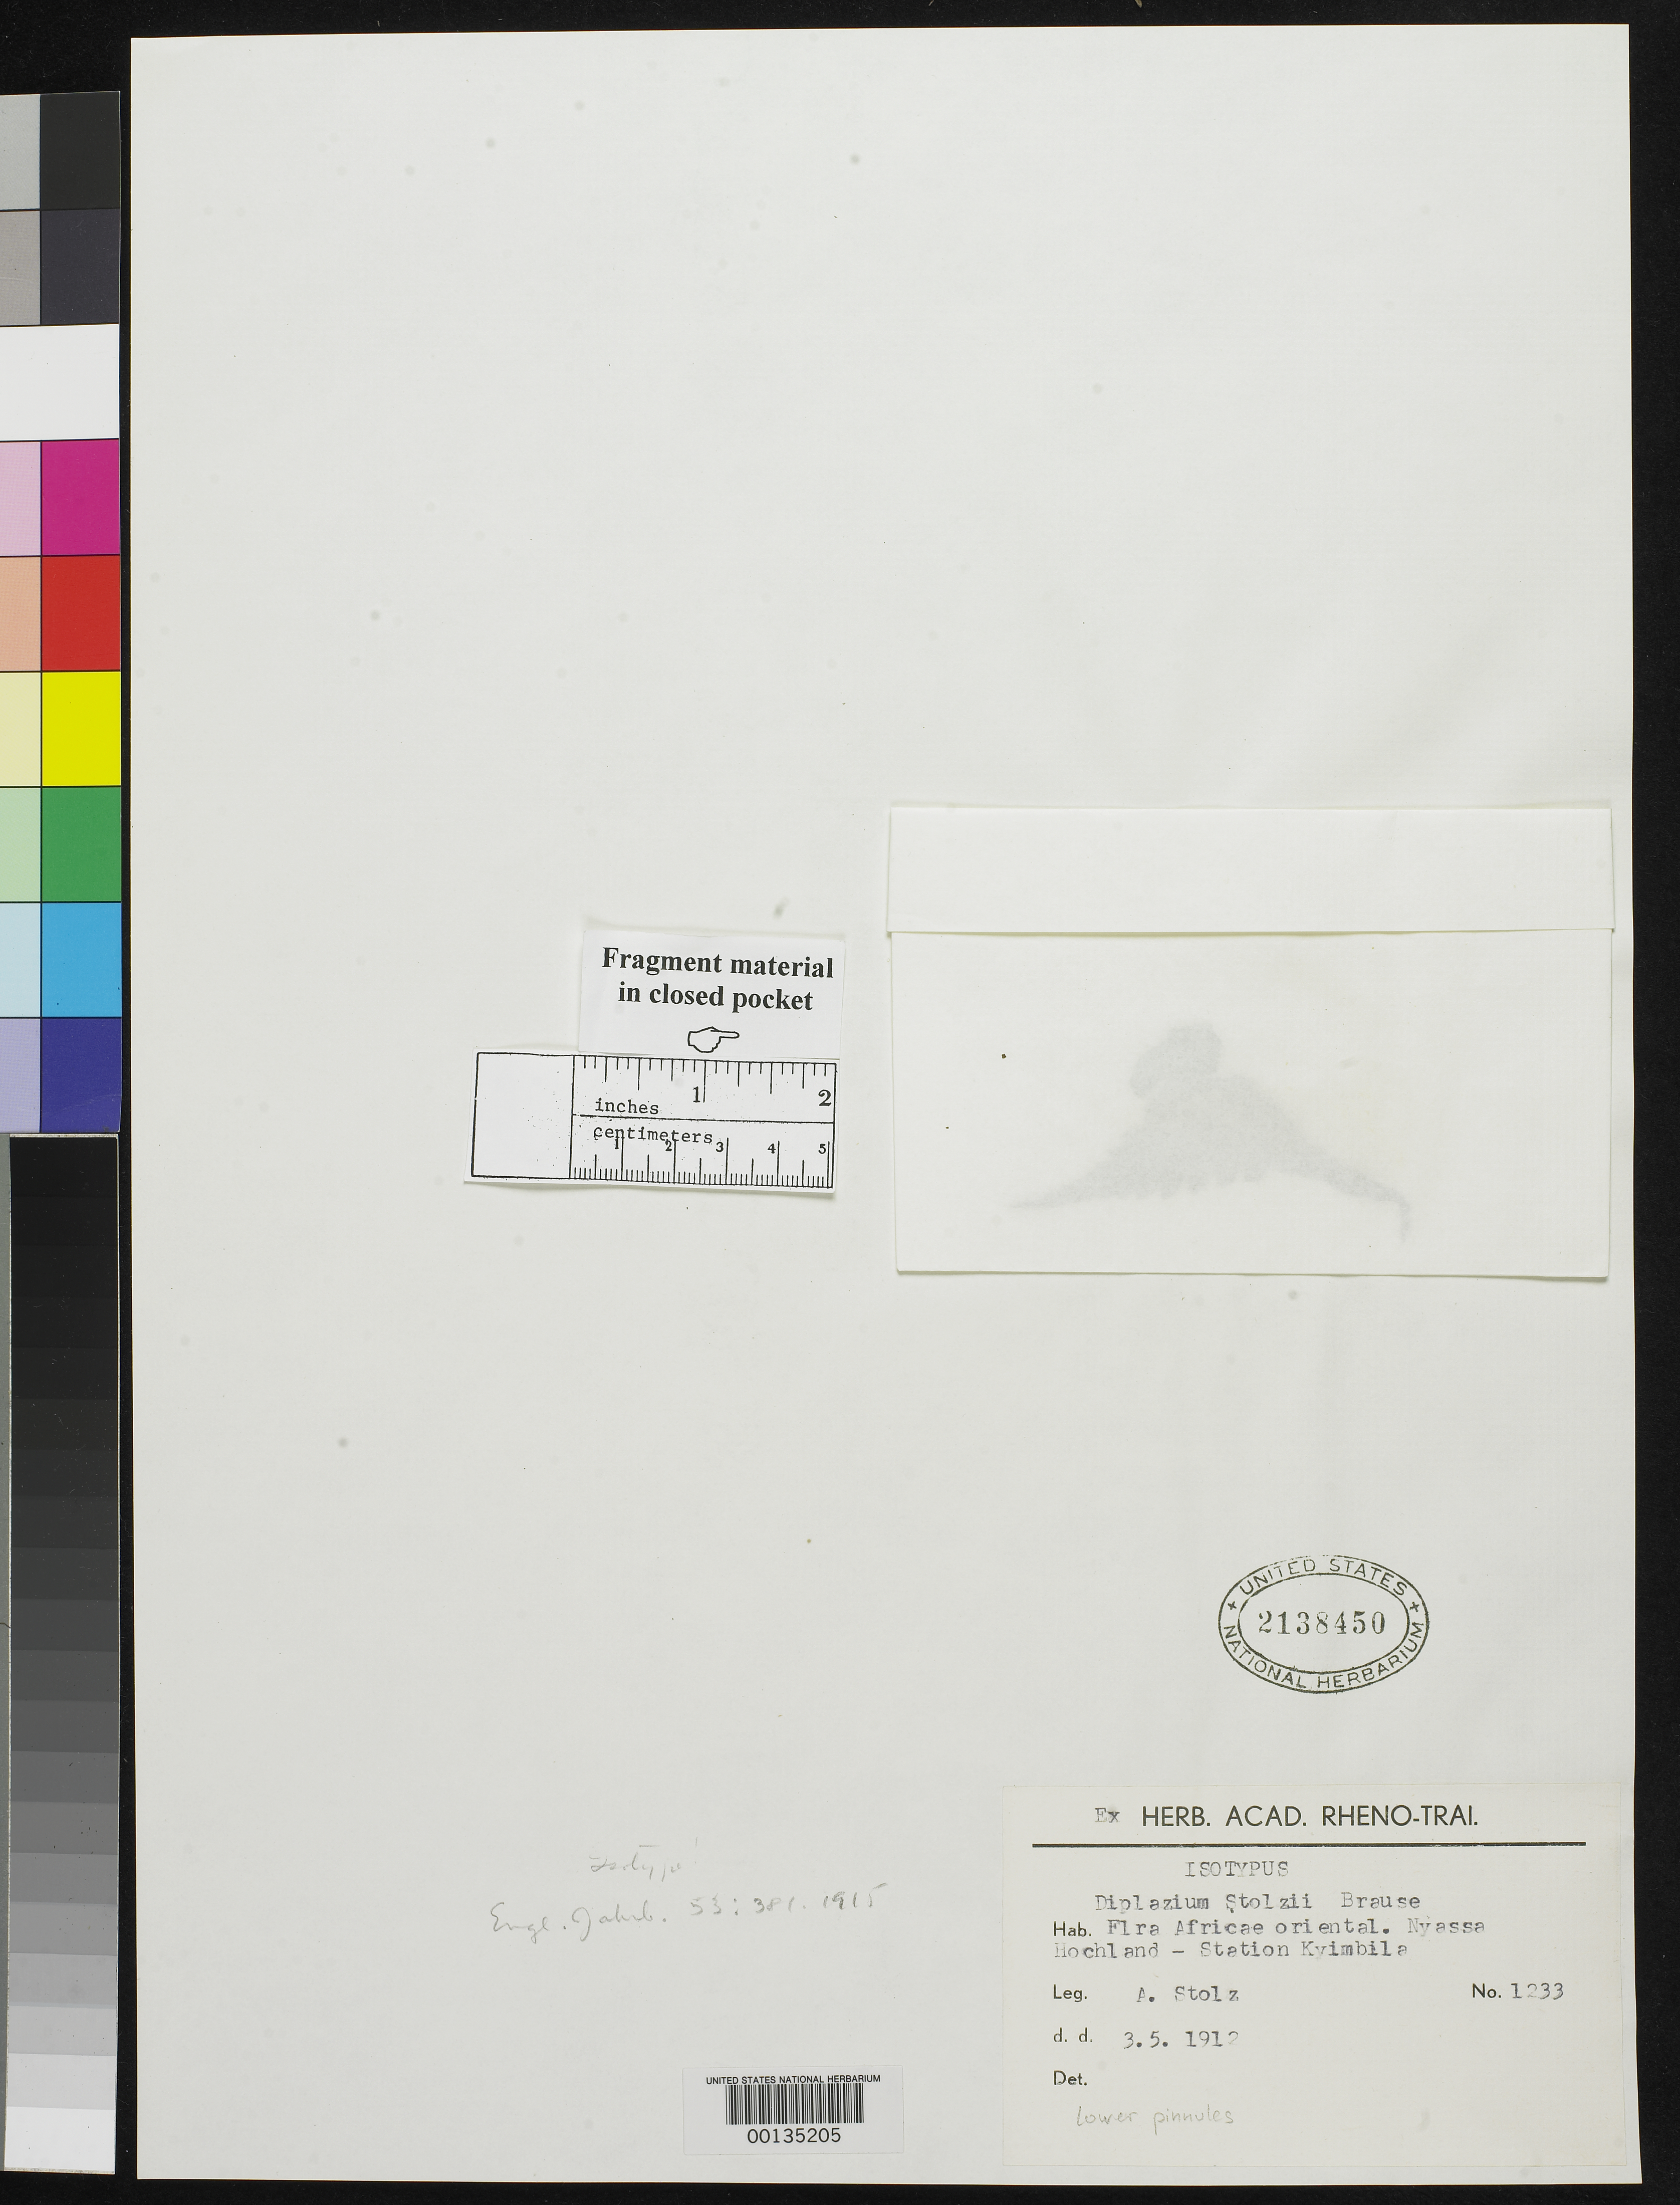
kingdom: Plantae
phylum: Tracheophyta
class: Polypodiopsida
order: Polypodiales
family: Athyriaceae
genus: Diplazium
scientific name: Diplazium stolzii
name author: Brause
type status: Isotype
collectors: A. Stolz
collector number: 1233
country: Malawi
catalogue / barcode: US 2138450